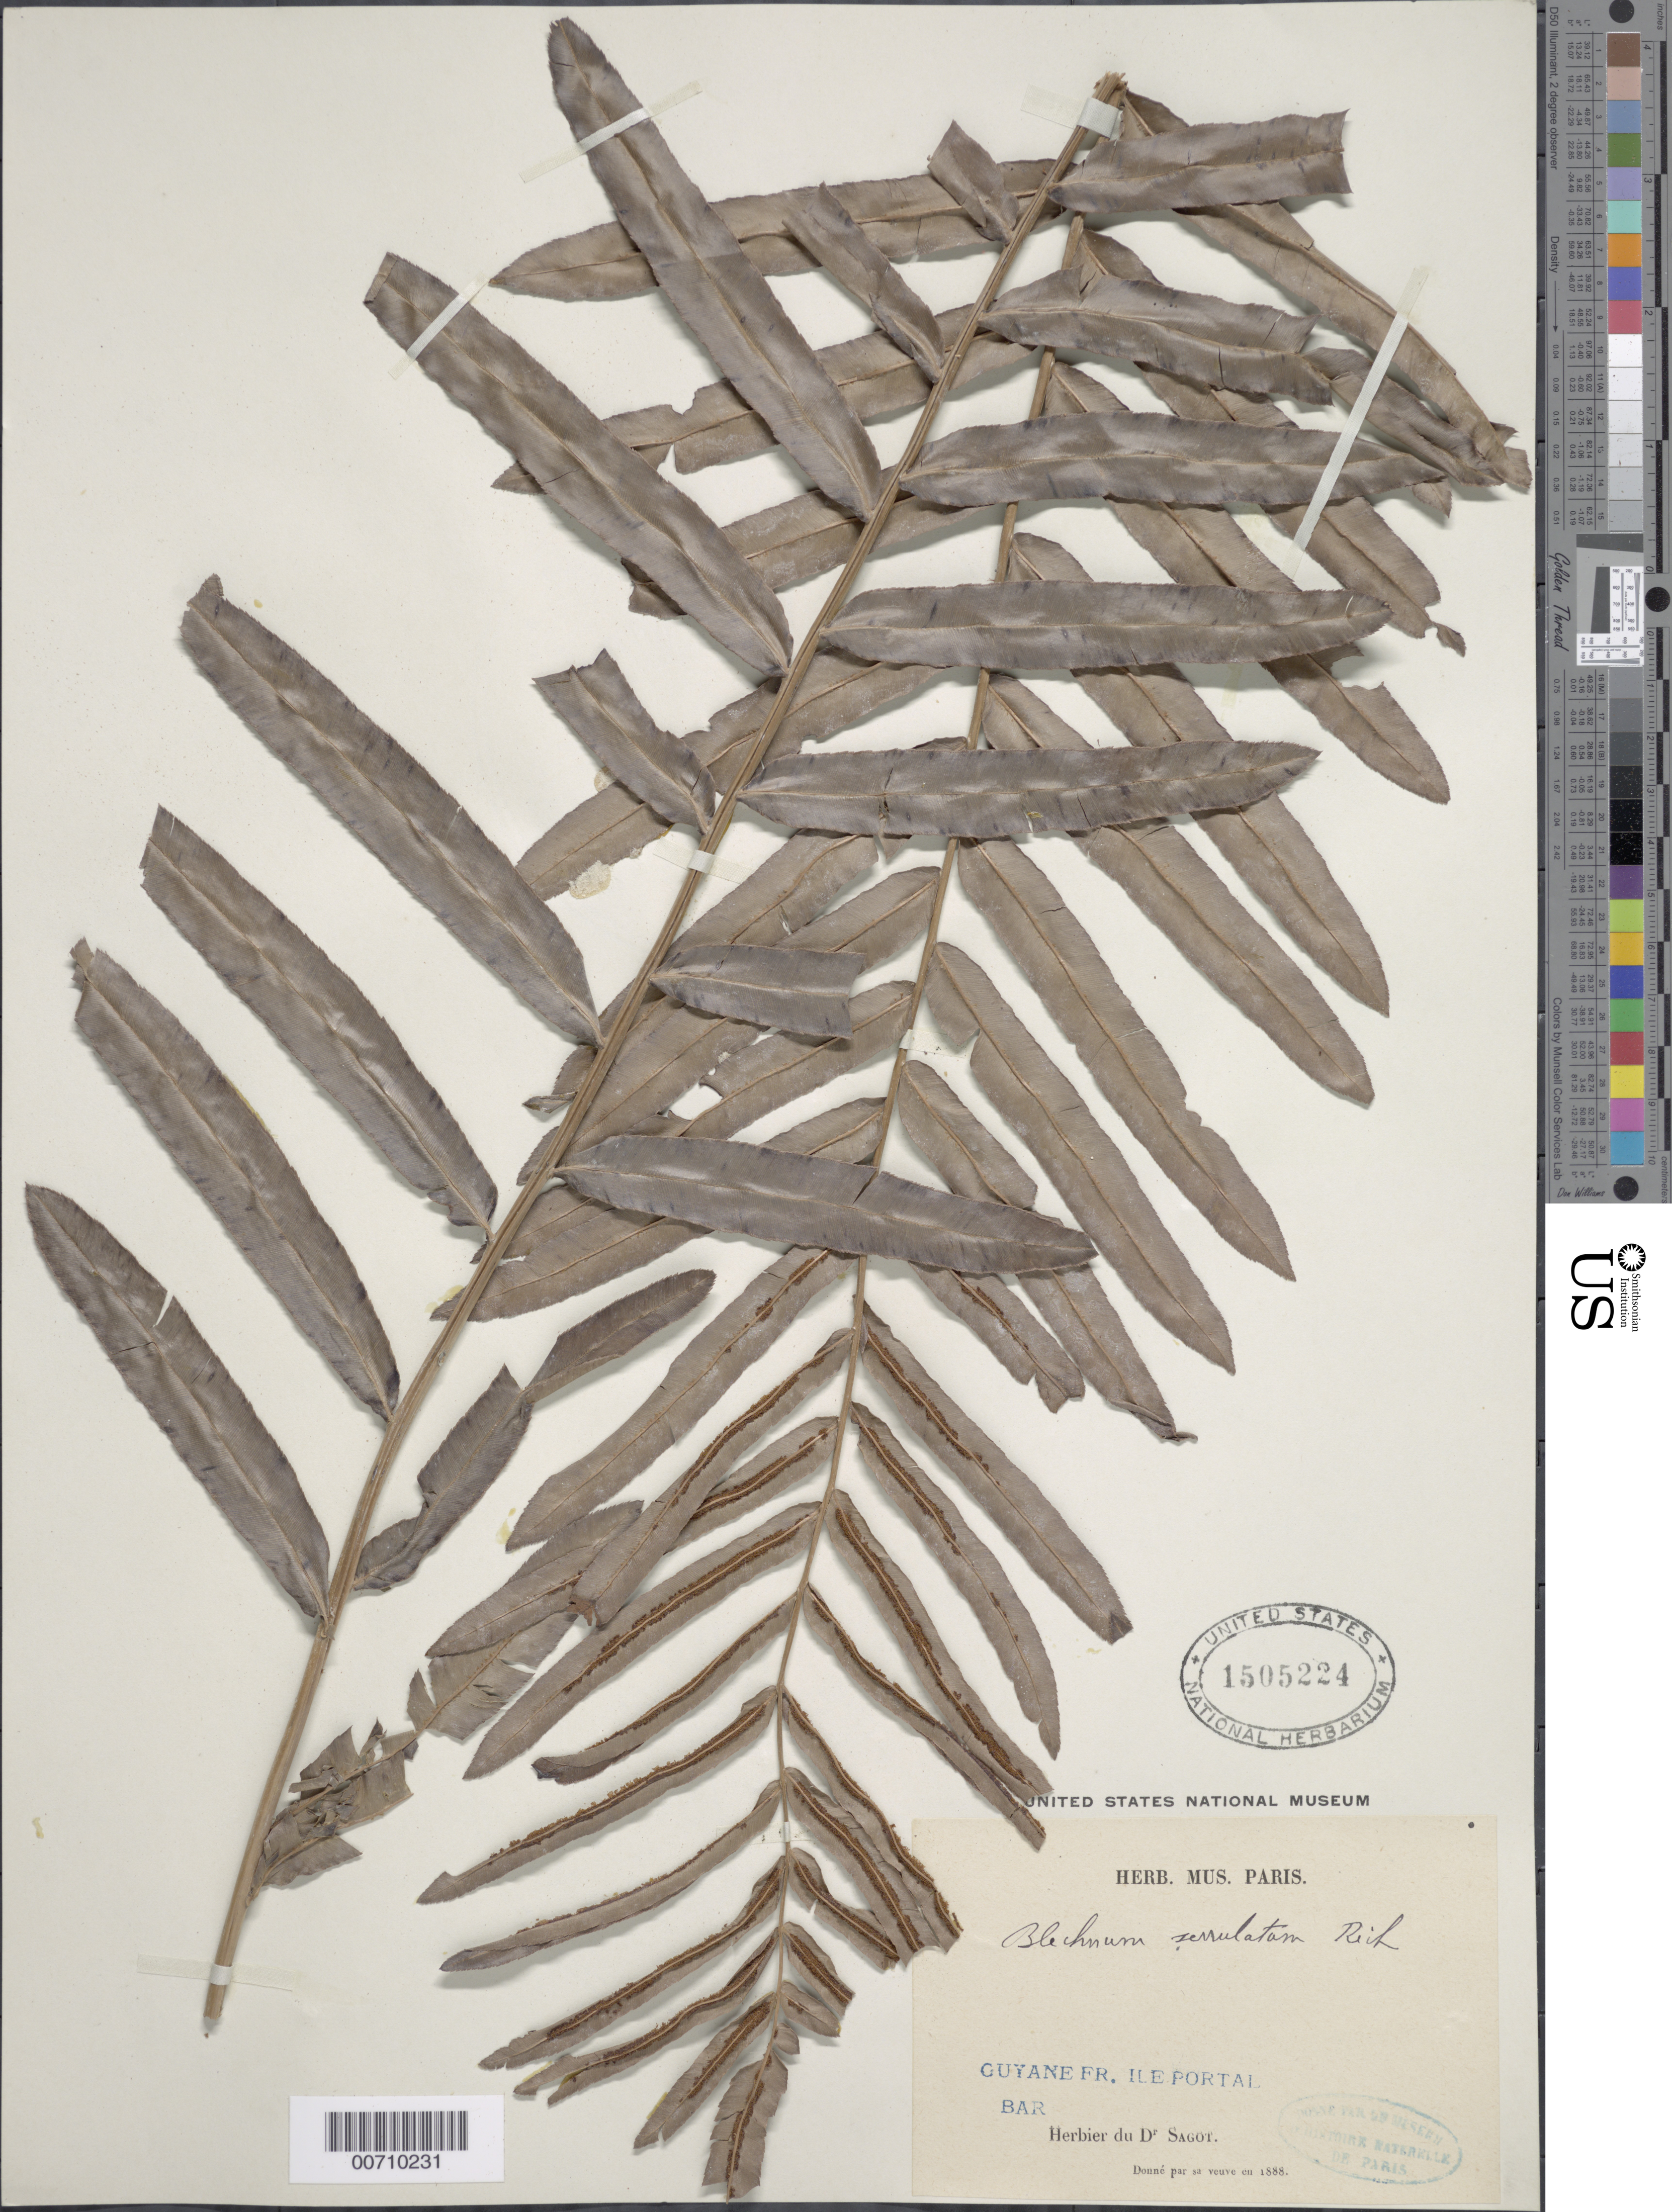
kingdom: Plantae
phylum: Tracheophyta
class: Polypodiopsida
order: Polypodiales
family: Blechnaceae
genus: Telmatoblechnum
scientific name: Telmatoblechnum serrulatum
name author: (Rich.) Perrie et al.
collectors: P. A. Sagot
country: French Guiana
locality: Ile Portal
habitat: Ile Portal, Bar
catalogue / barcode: US 1505224